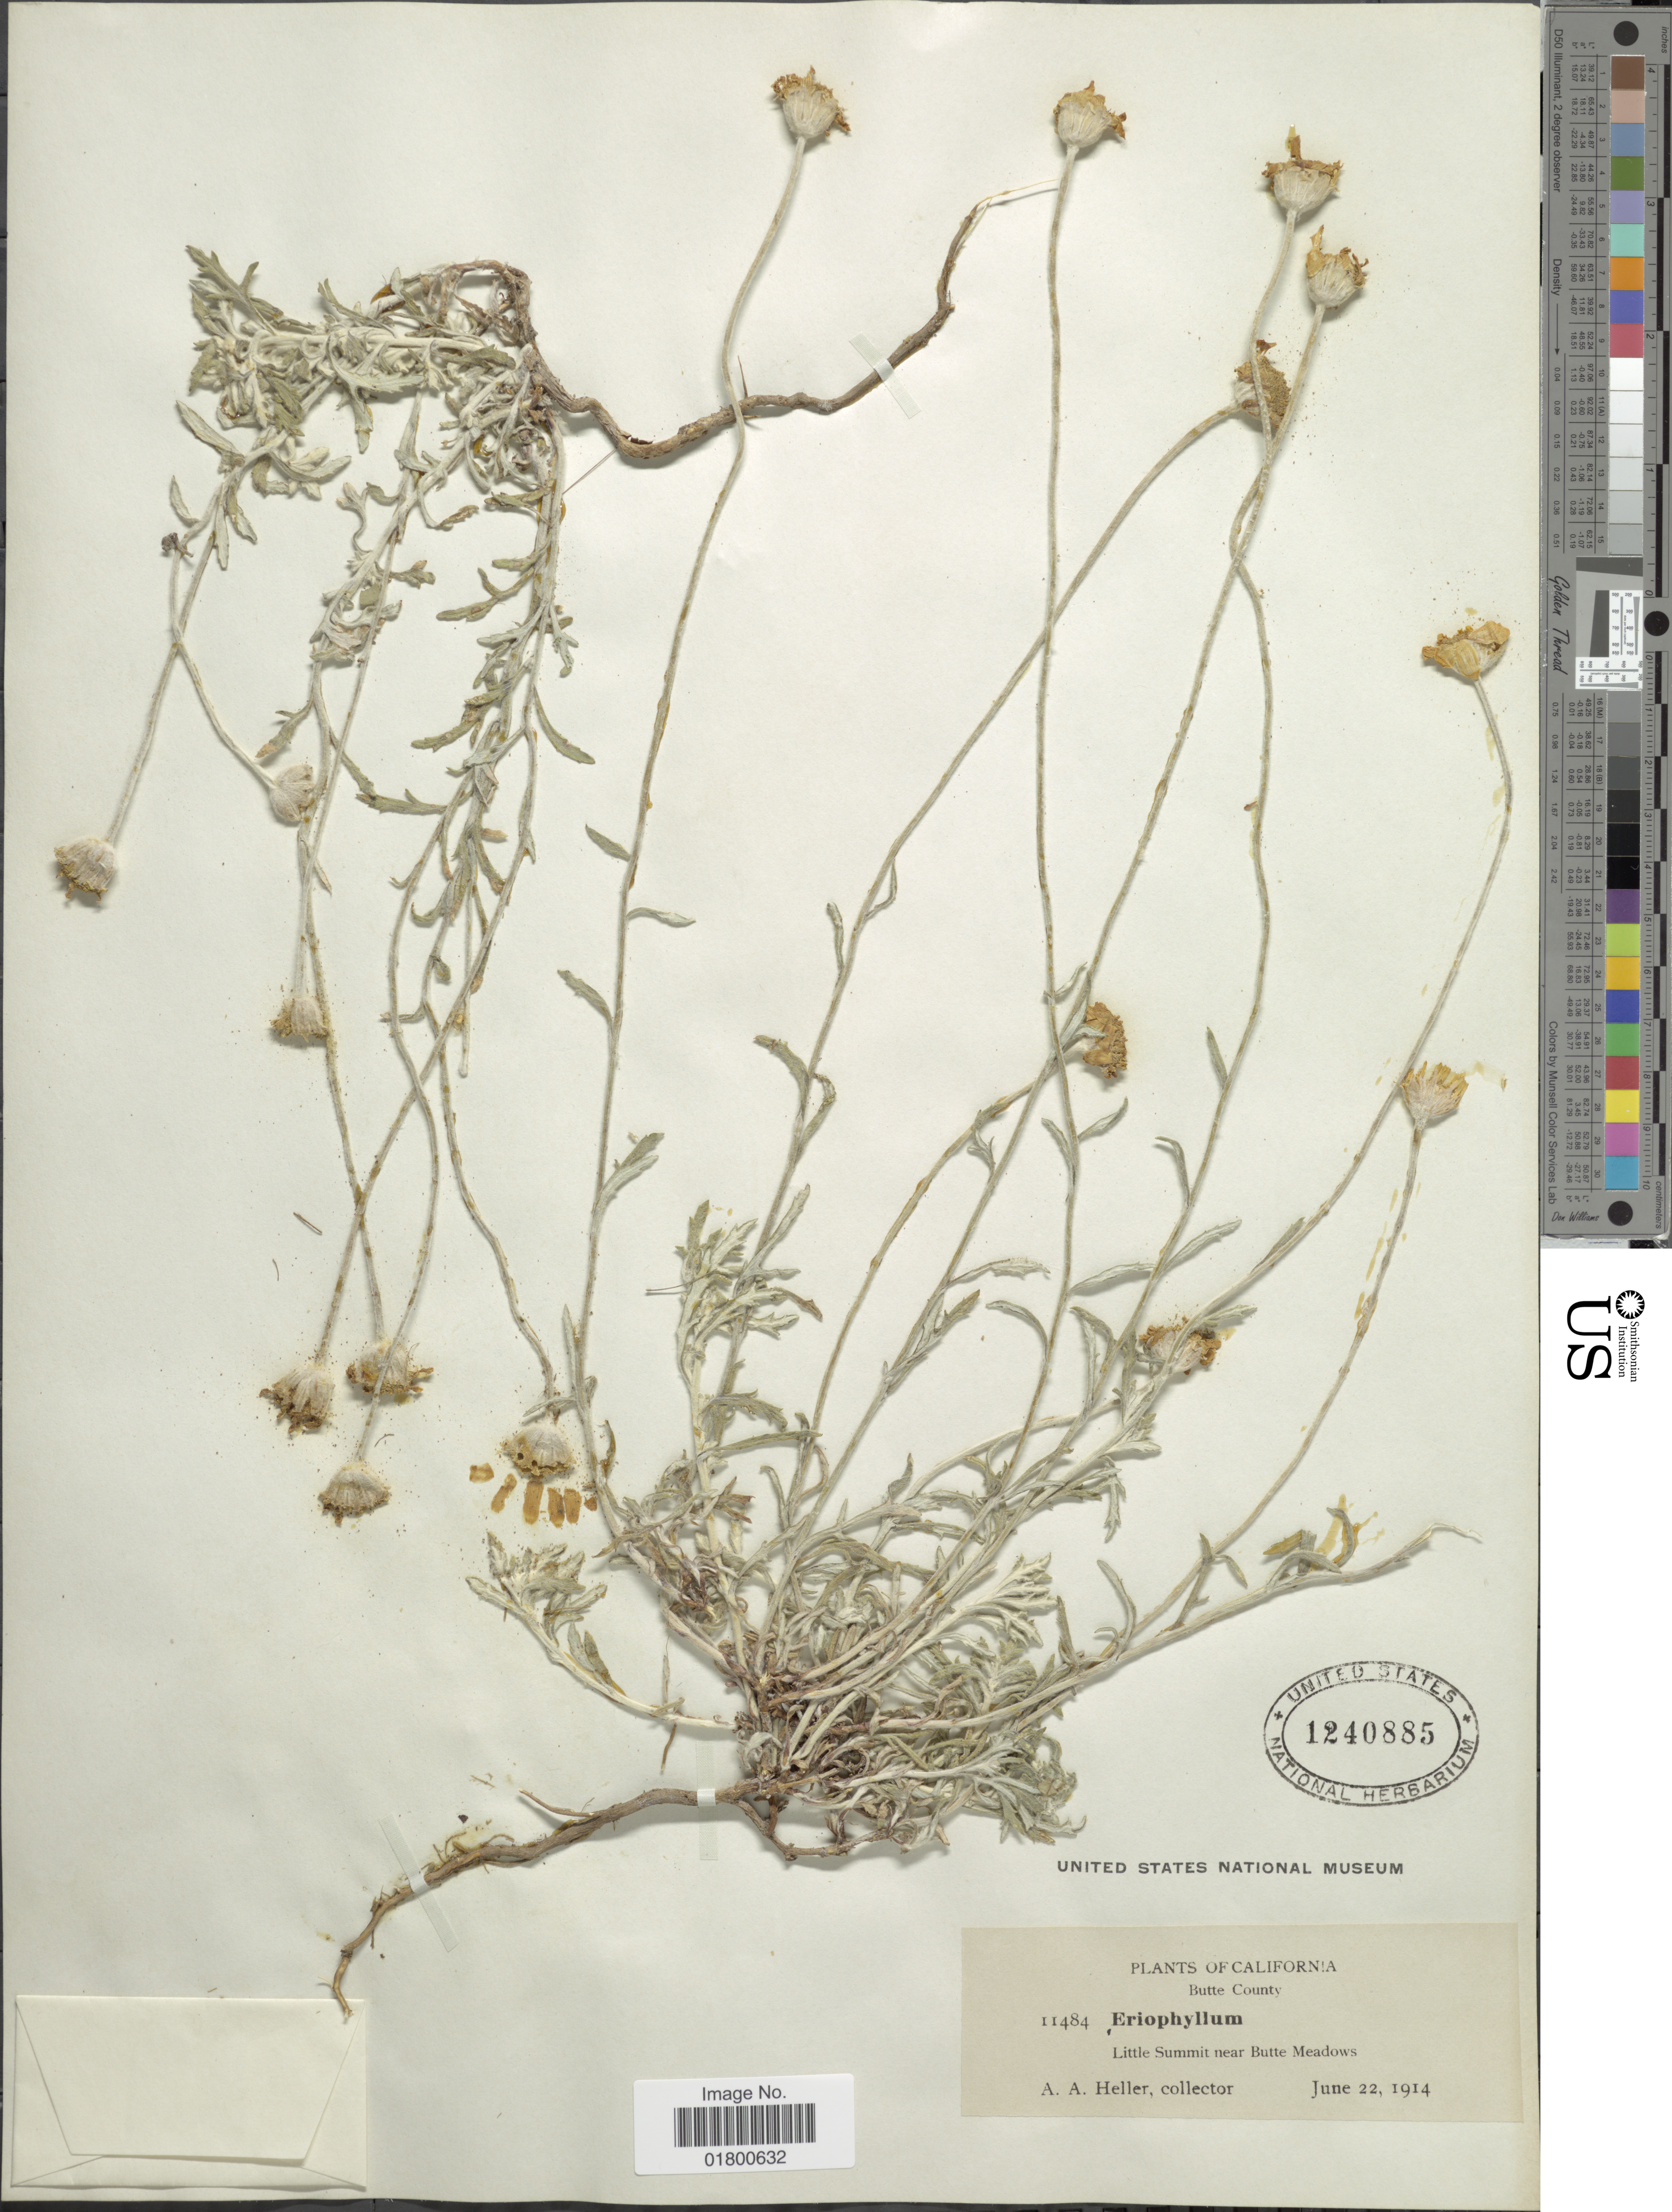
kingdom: Plantae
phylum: Tracheophyta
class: Magnoliopsida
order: Asterales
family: Asteraceae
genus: Eriophyllum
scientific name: Eriophyllum sp.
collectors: A. A. Heller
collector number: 11484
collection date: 1914-06-22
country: United States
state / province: California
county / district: Butte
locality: Butte County, Little Summit near Butte Meadows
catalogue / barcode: US 1240885